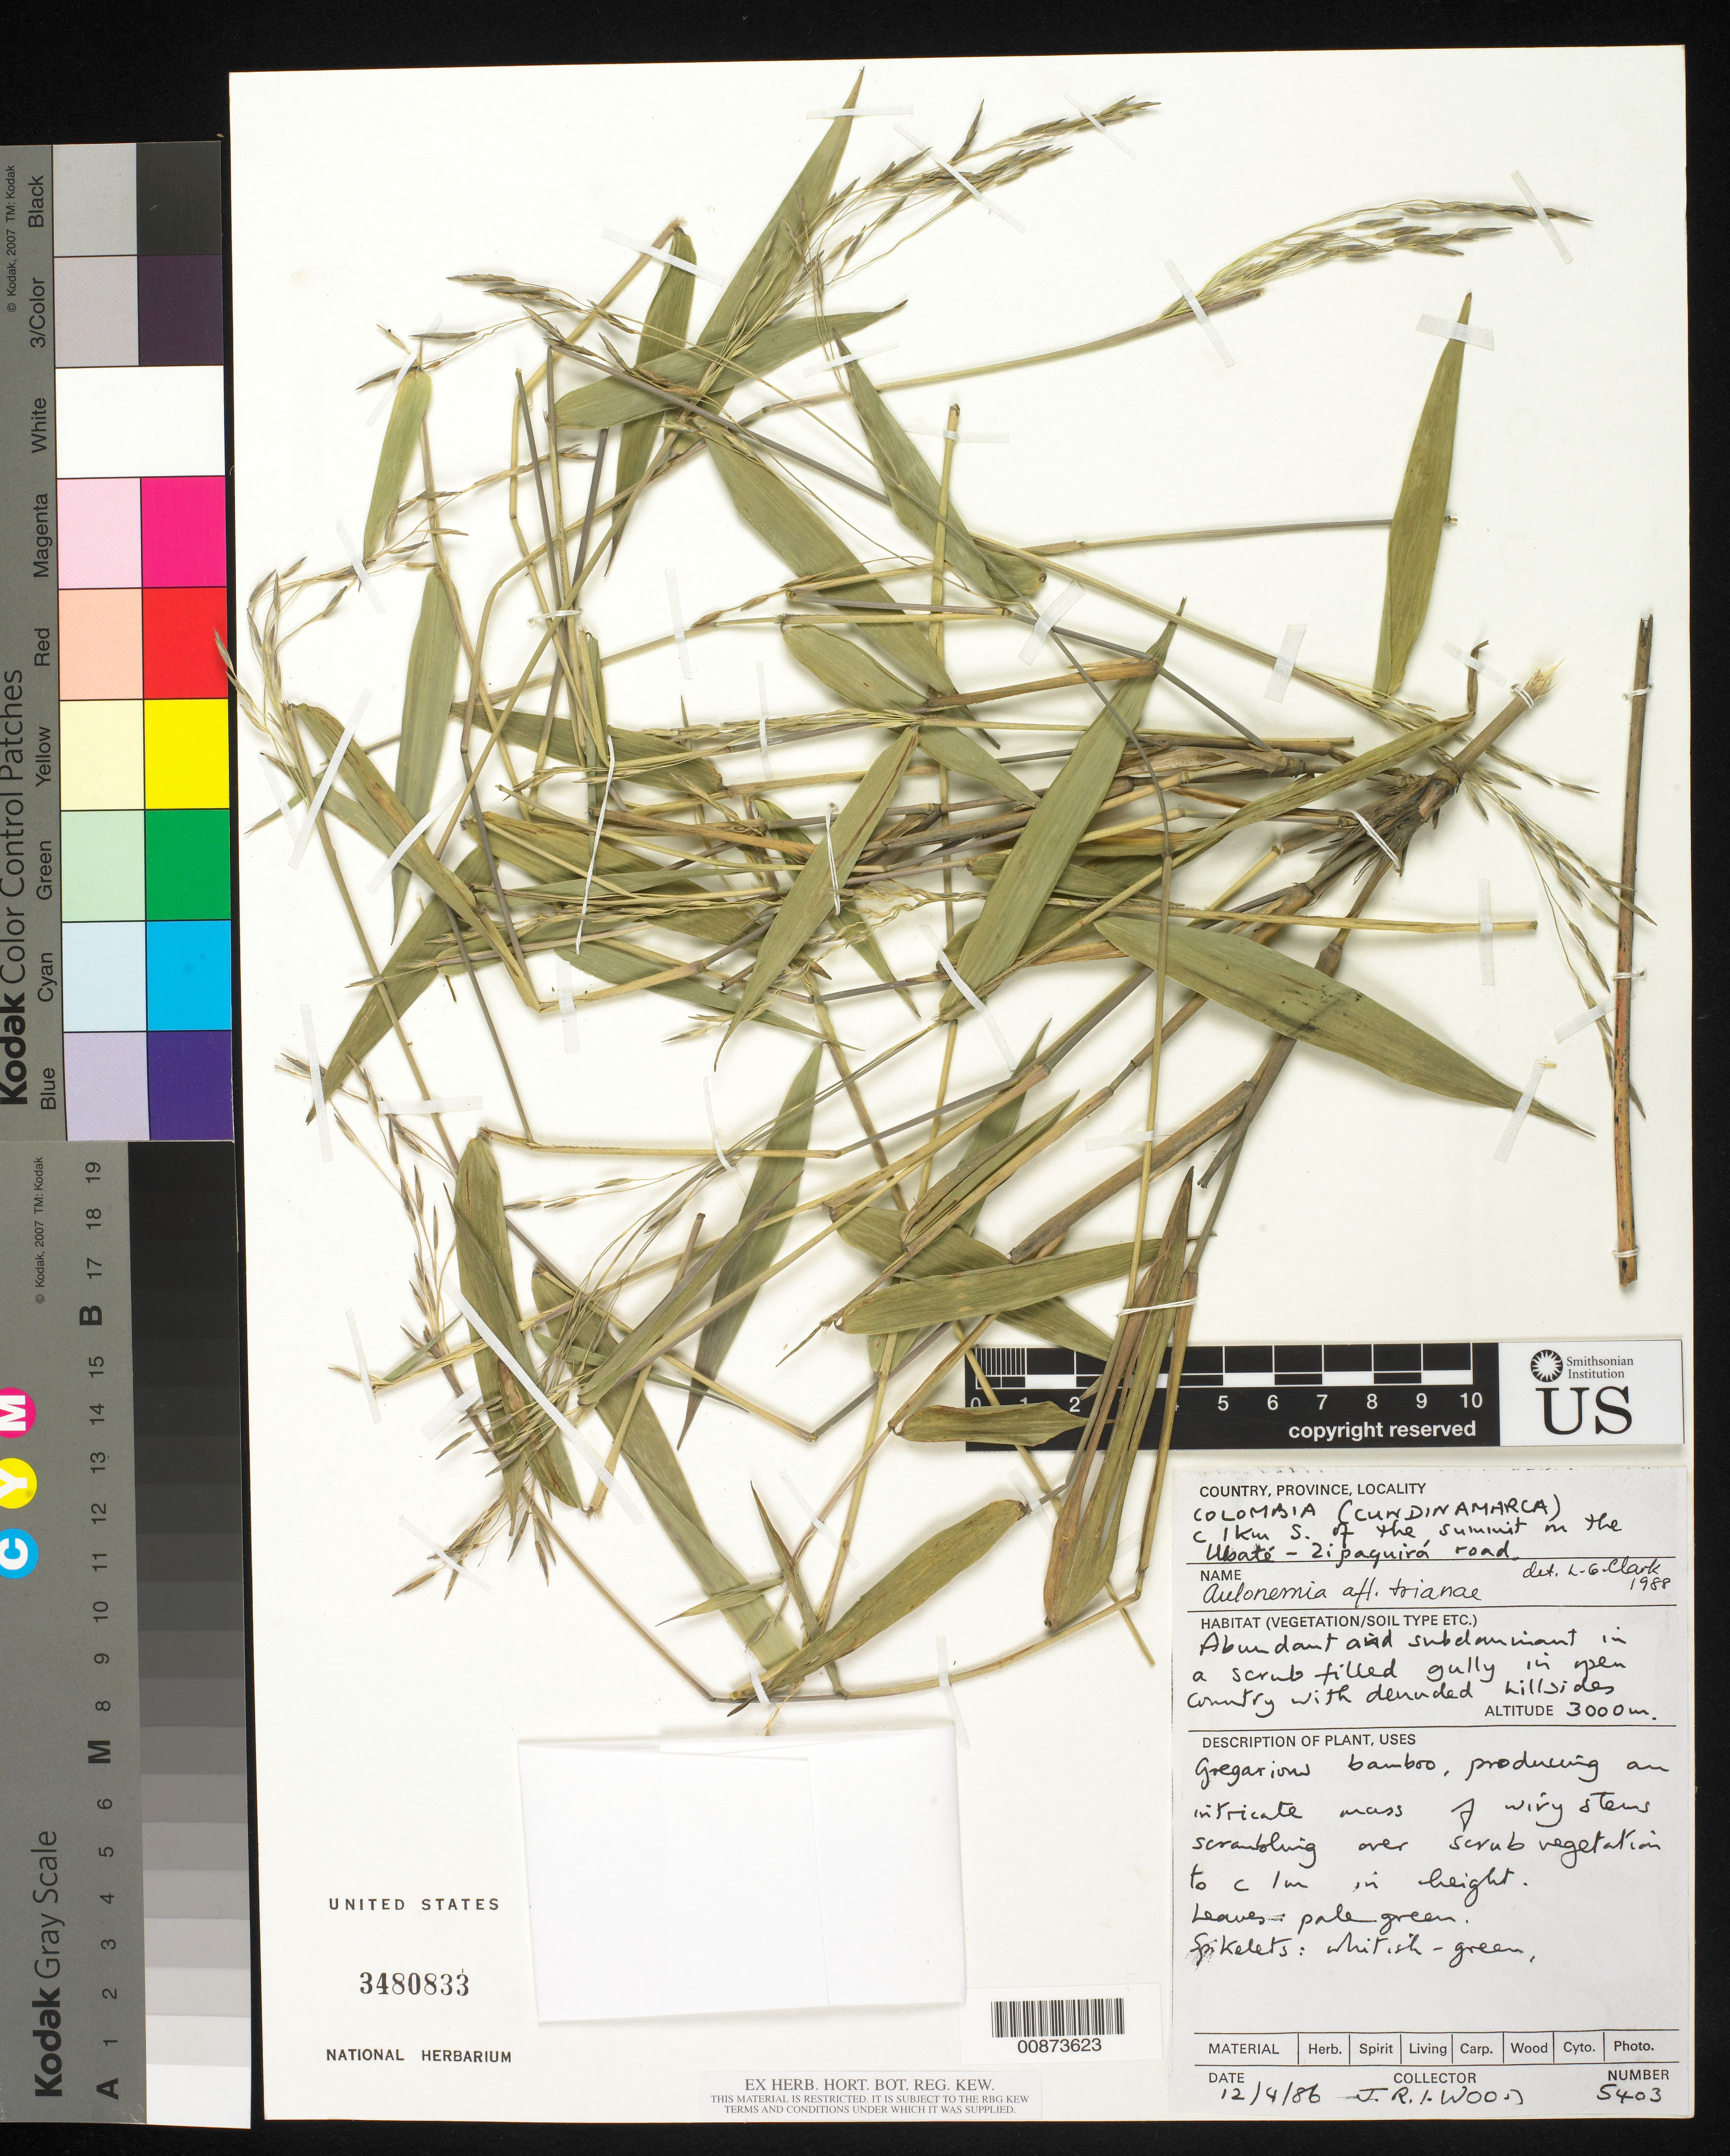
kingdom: Plantae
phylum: Tracheophyta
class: Liliopsida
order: Poales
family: Poaceae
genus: Aulonemia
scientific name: Aulonemia trianae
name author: (Munro) McClure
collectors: J. Woon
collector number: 5403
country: Colombia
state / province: Cundinamarca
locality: Ubate-Zipaquira road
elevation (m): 3000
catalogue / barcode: US 6480833